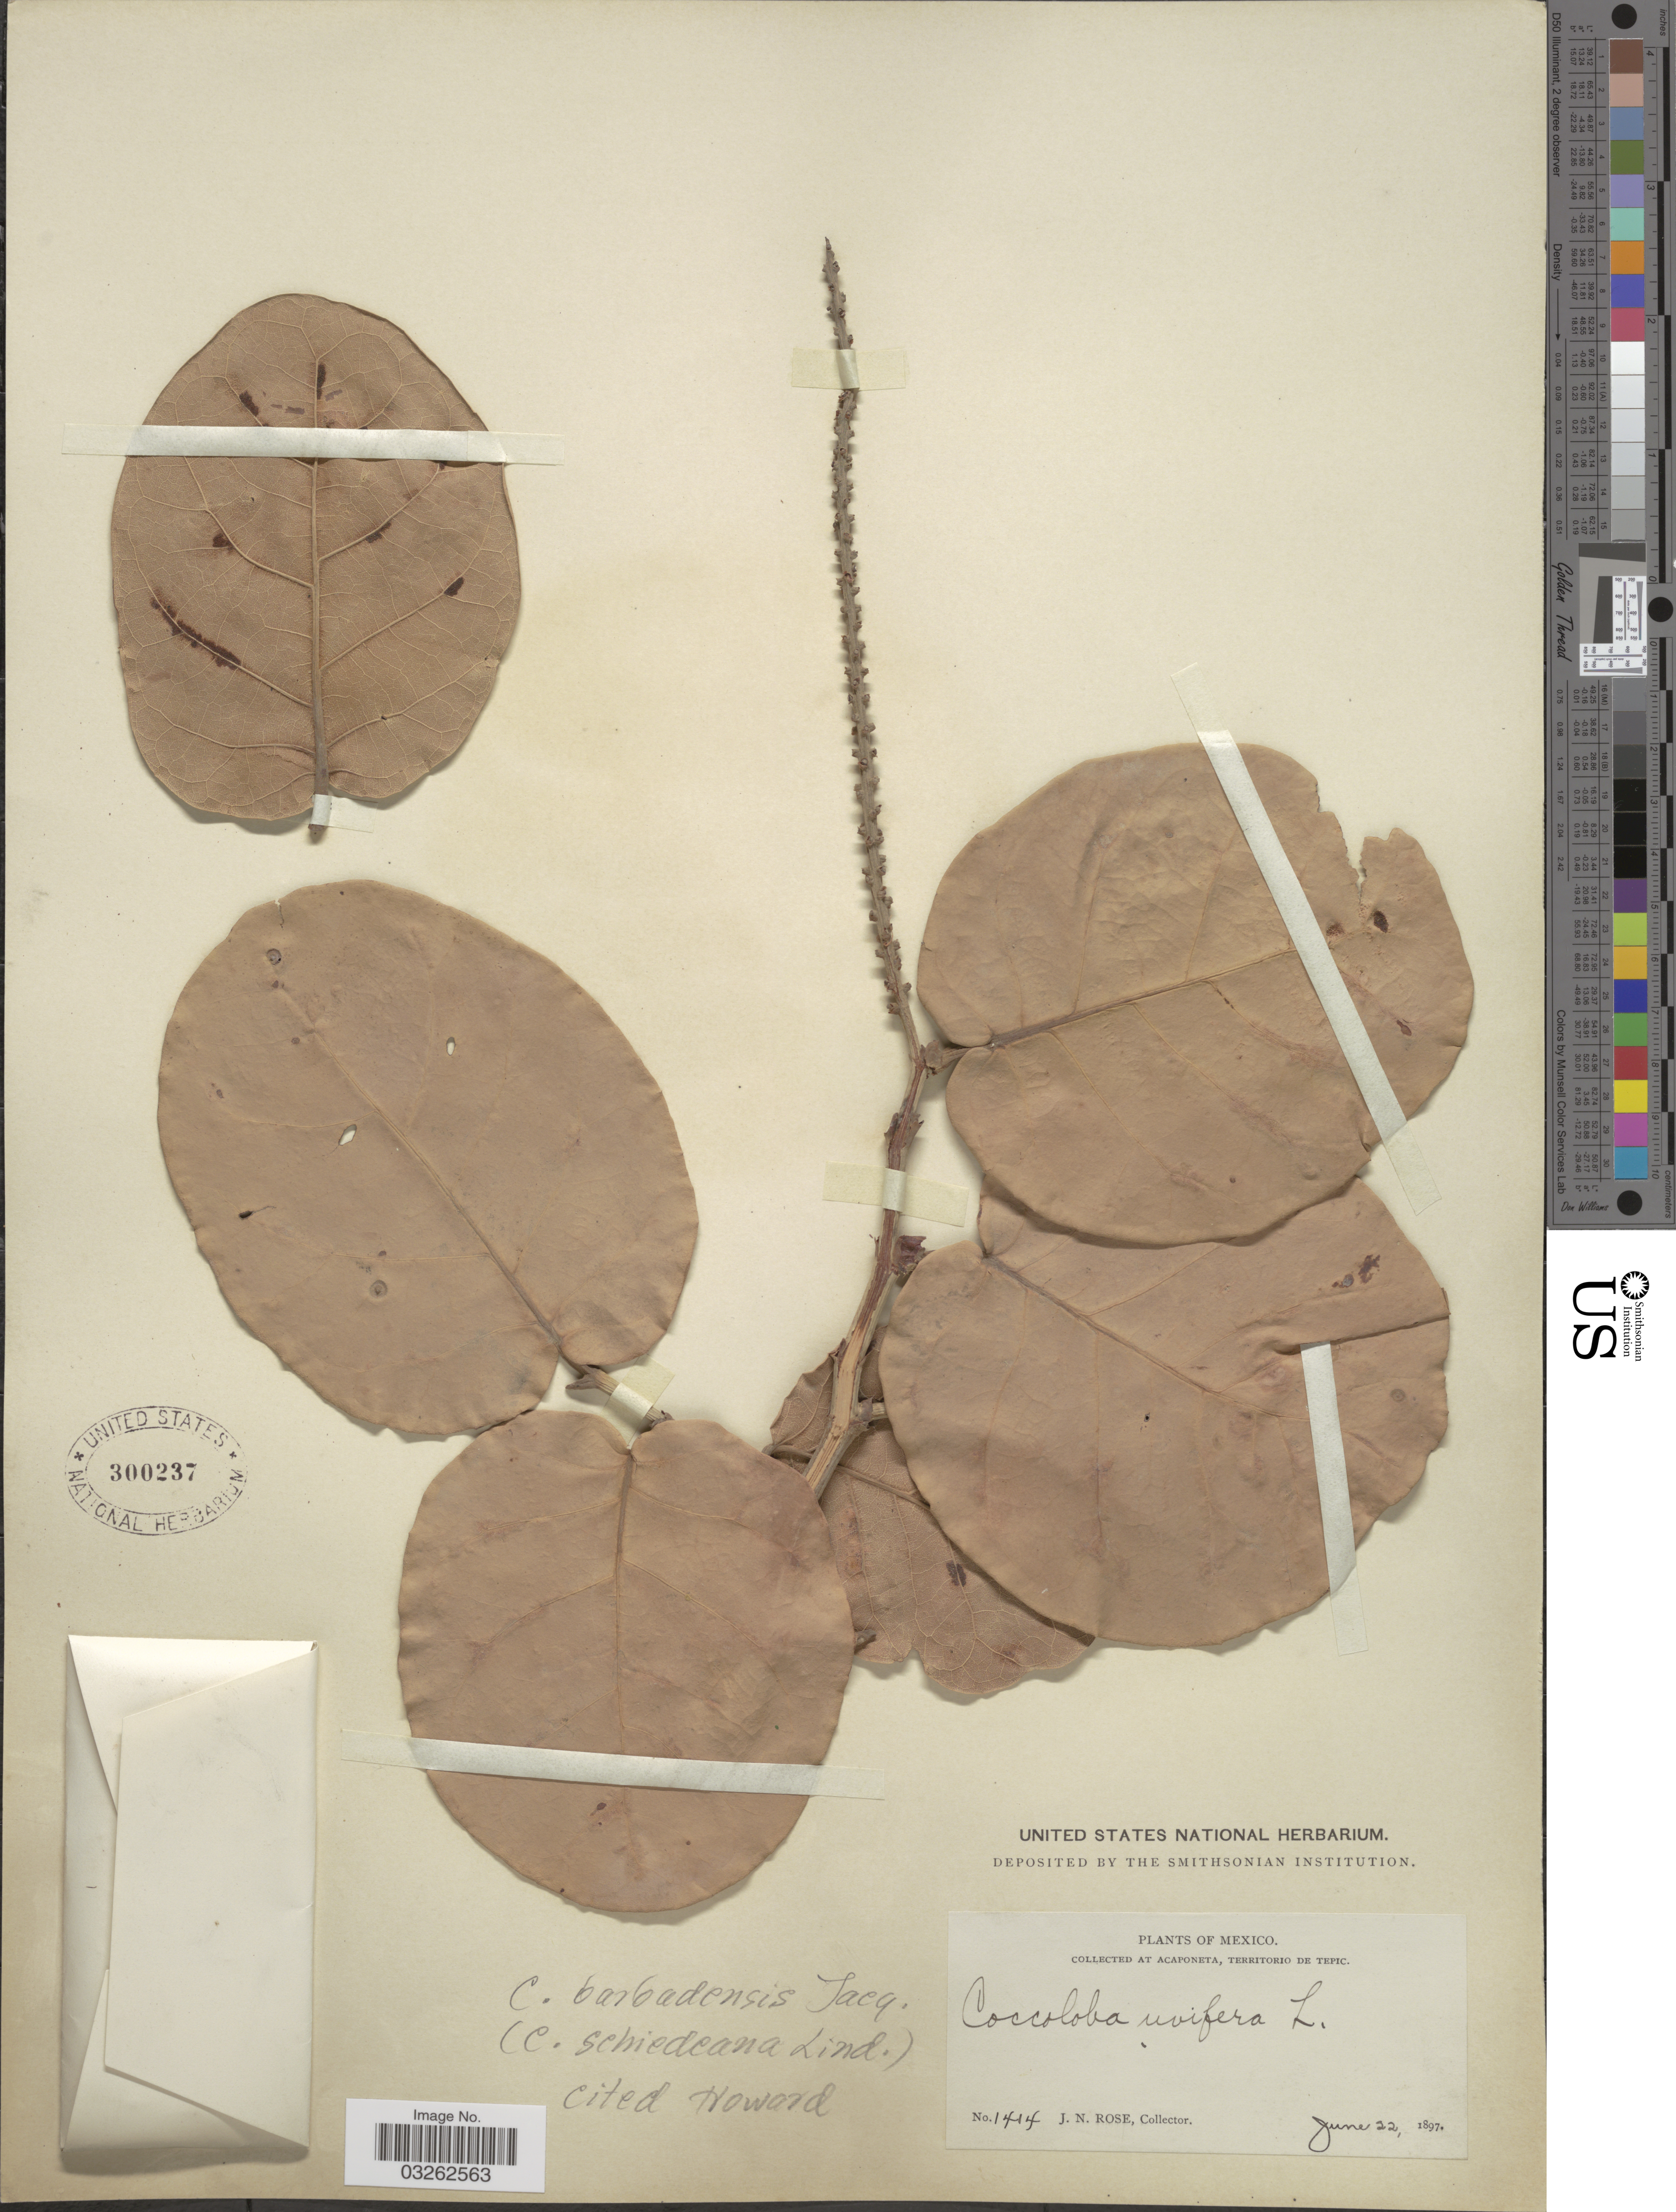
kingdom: Plantae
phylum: Tracheophyta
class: Magnoliopsida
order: Caryophyllales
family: Polygonaceae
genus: Coccoloba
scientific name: Coccoloba barbadensis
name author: Jacq.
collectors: J. N. Rose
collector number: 1414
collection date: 1897-06-22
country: Mexico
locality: At Acaponeta, Territorio de Tepic.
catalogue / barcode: US 300237